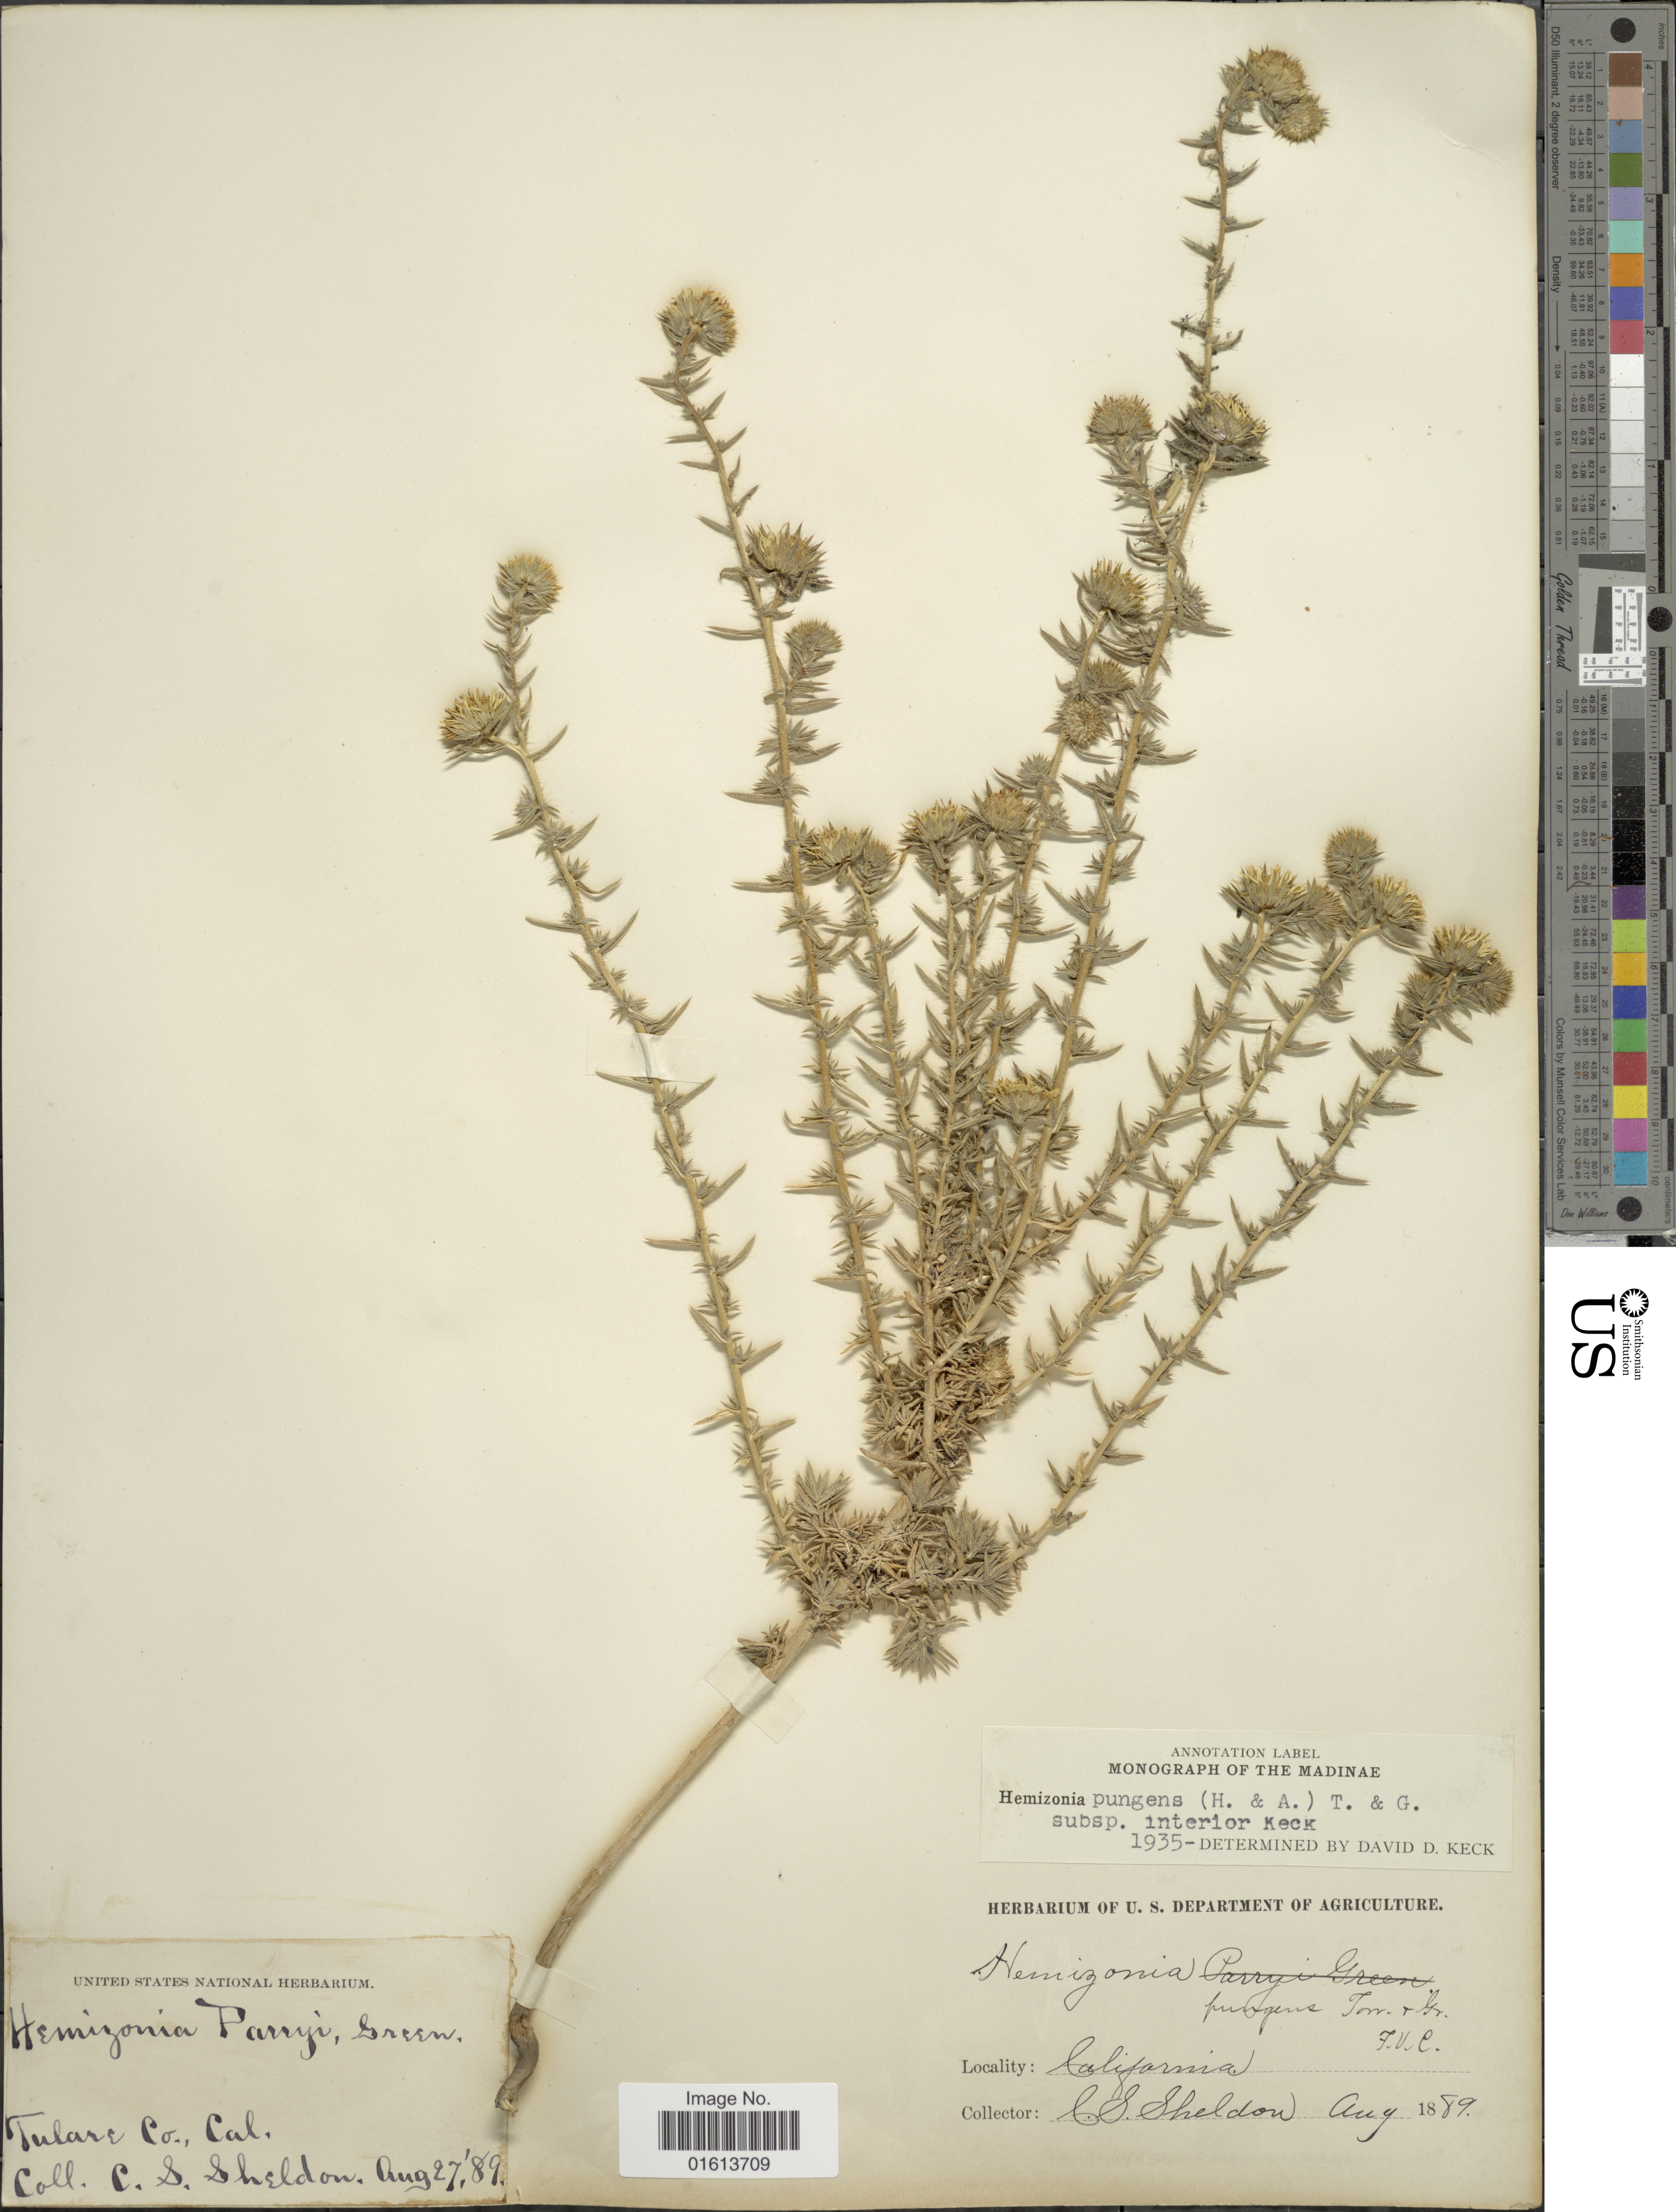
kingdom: Plantae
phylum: Tracheophyta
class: Magnoliopsida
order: Asterales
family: Asteraceae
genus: Centromadia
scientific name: Centromadia pungens subsp. pungens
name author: Hook. & Arn.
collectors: C. S. Sheldon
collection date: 1889-08-27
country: United States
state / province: California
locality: California. Tularc Co.